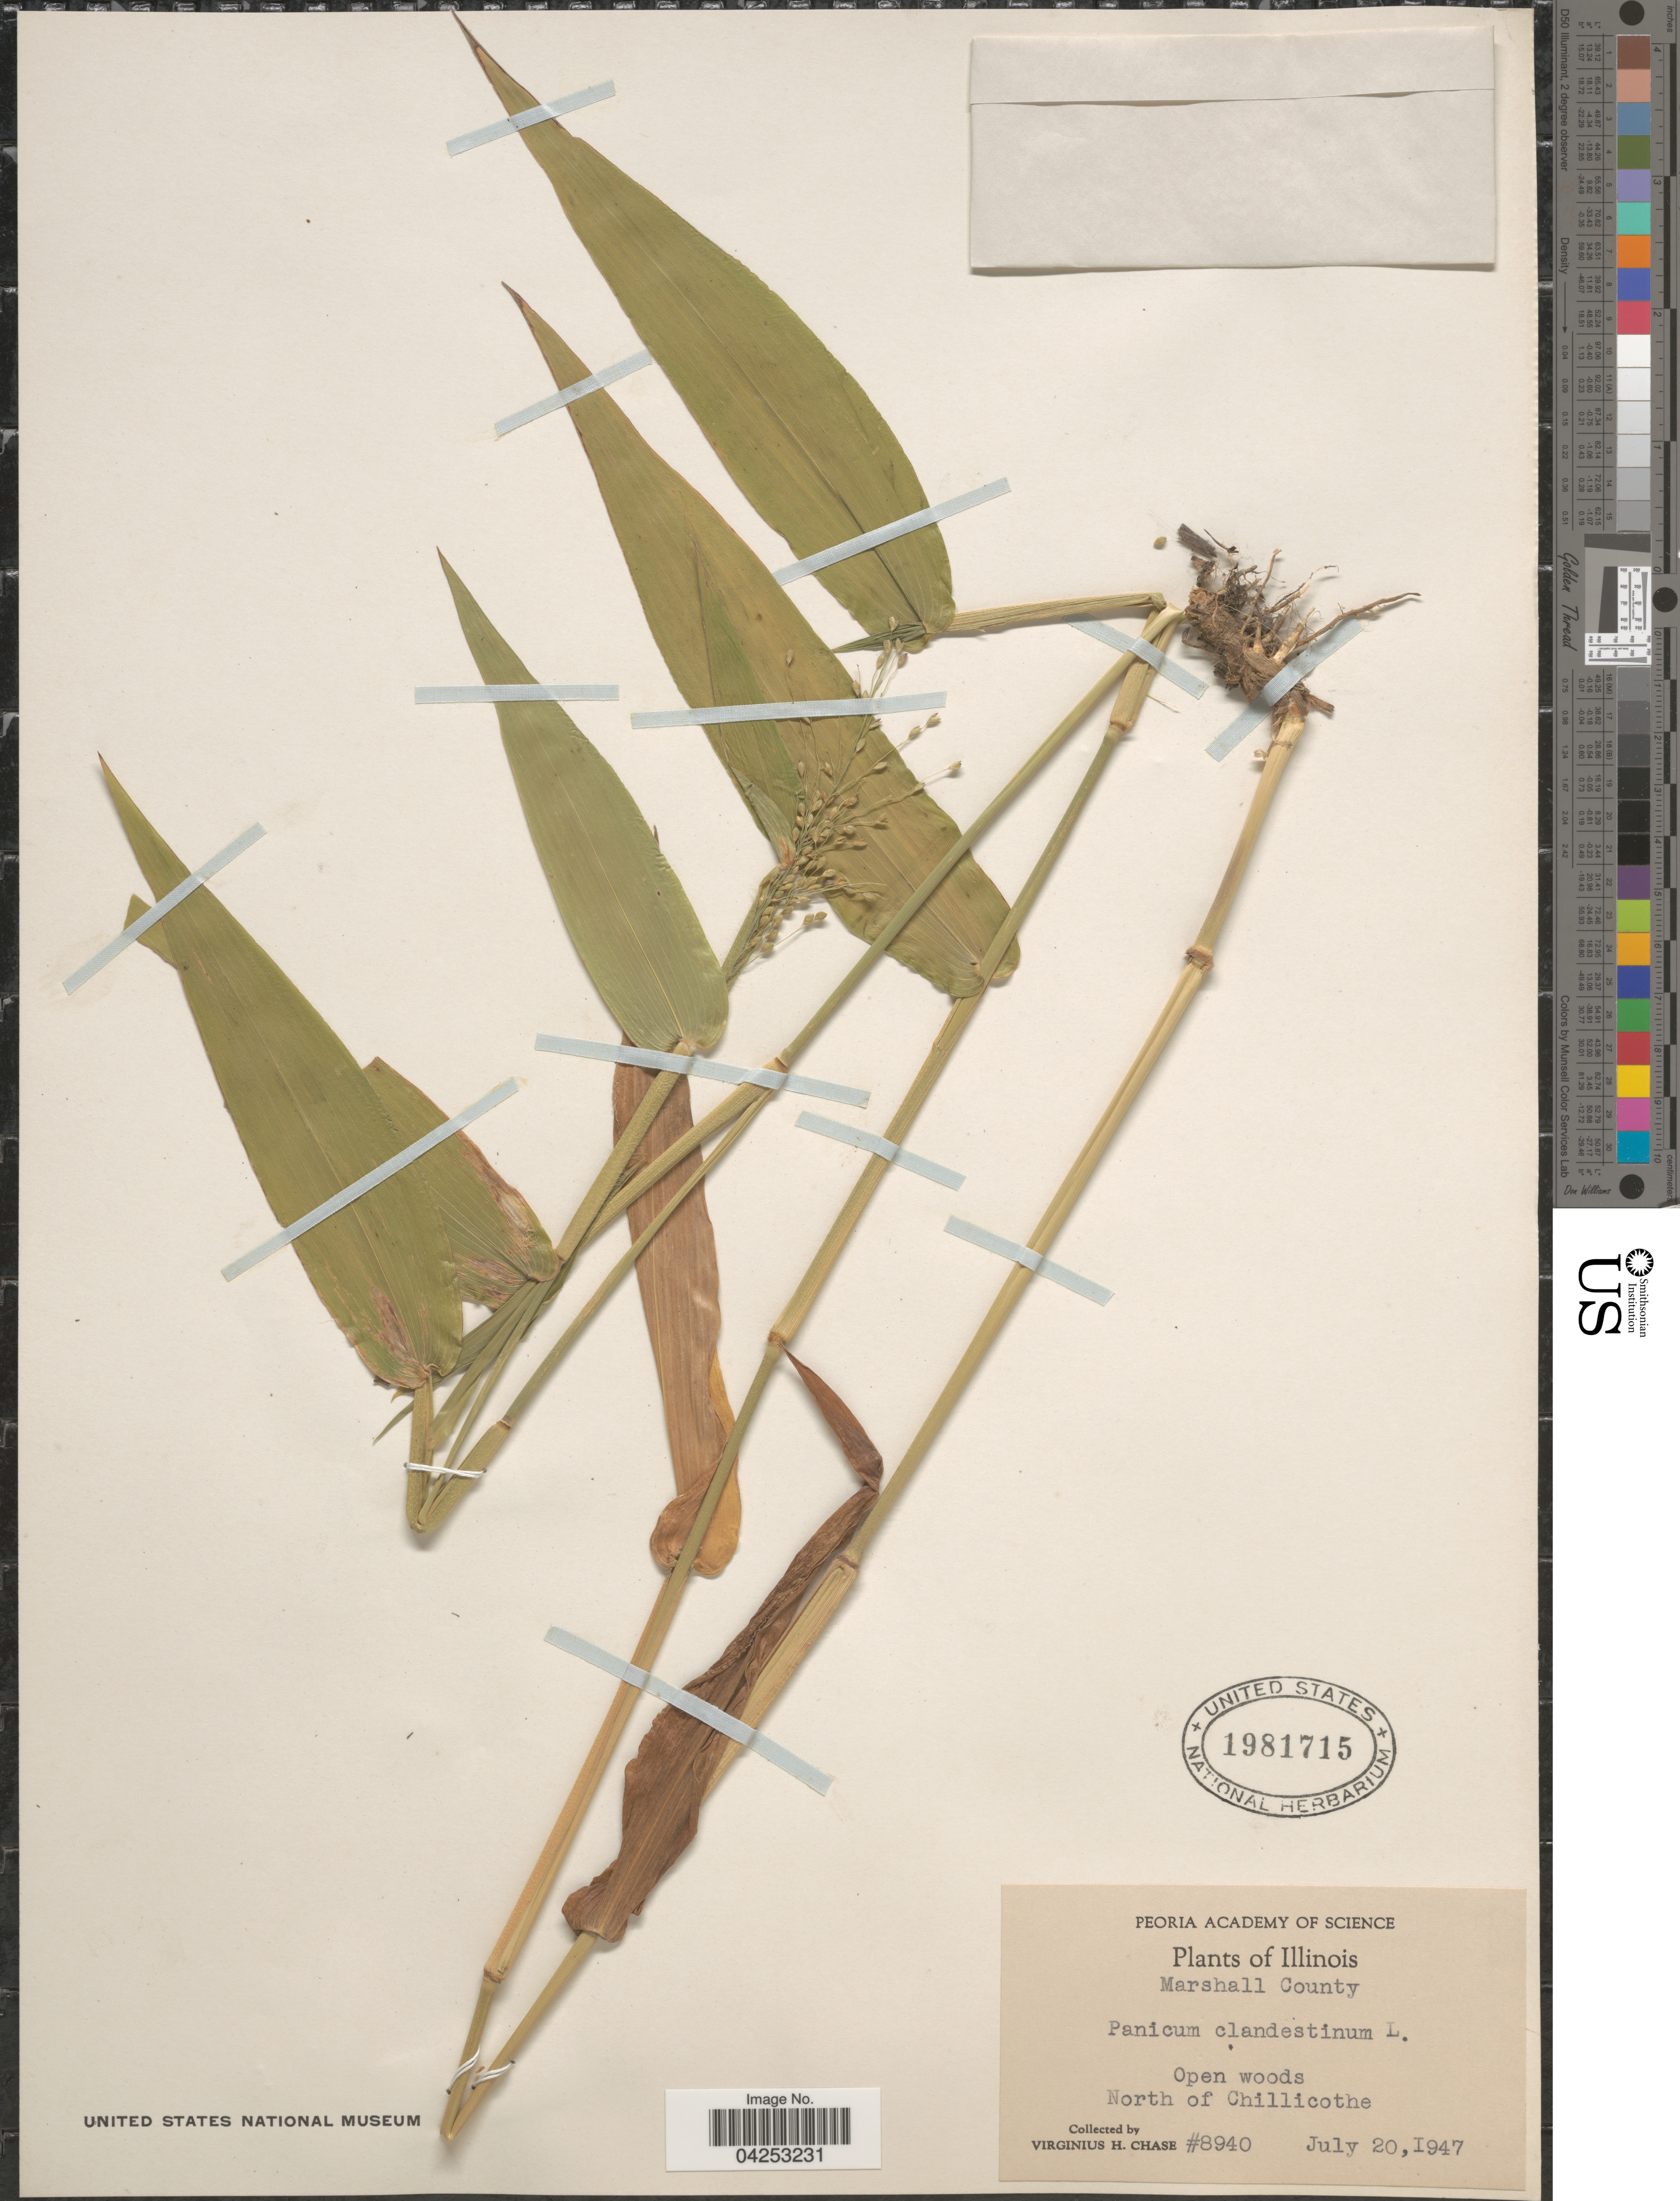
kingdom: Plantae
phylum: Tracheophyta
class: Liliopsida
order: Poales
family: Poaceae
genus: Dichanthelium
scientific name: Dichanthelium clandestinum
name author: (L.) Gould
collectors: V. H. Chase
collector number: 8940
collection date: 1947-07-20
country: United States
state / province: Illinois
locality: Marshall County. North of Chillicothe.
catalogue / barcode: US 1981715